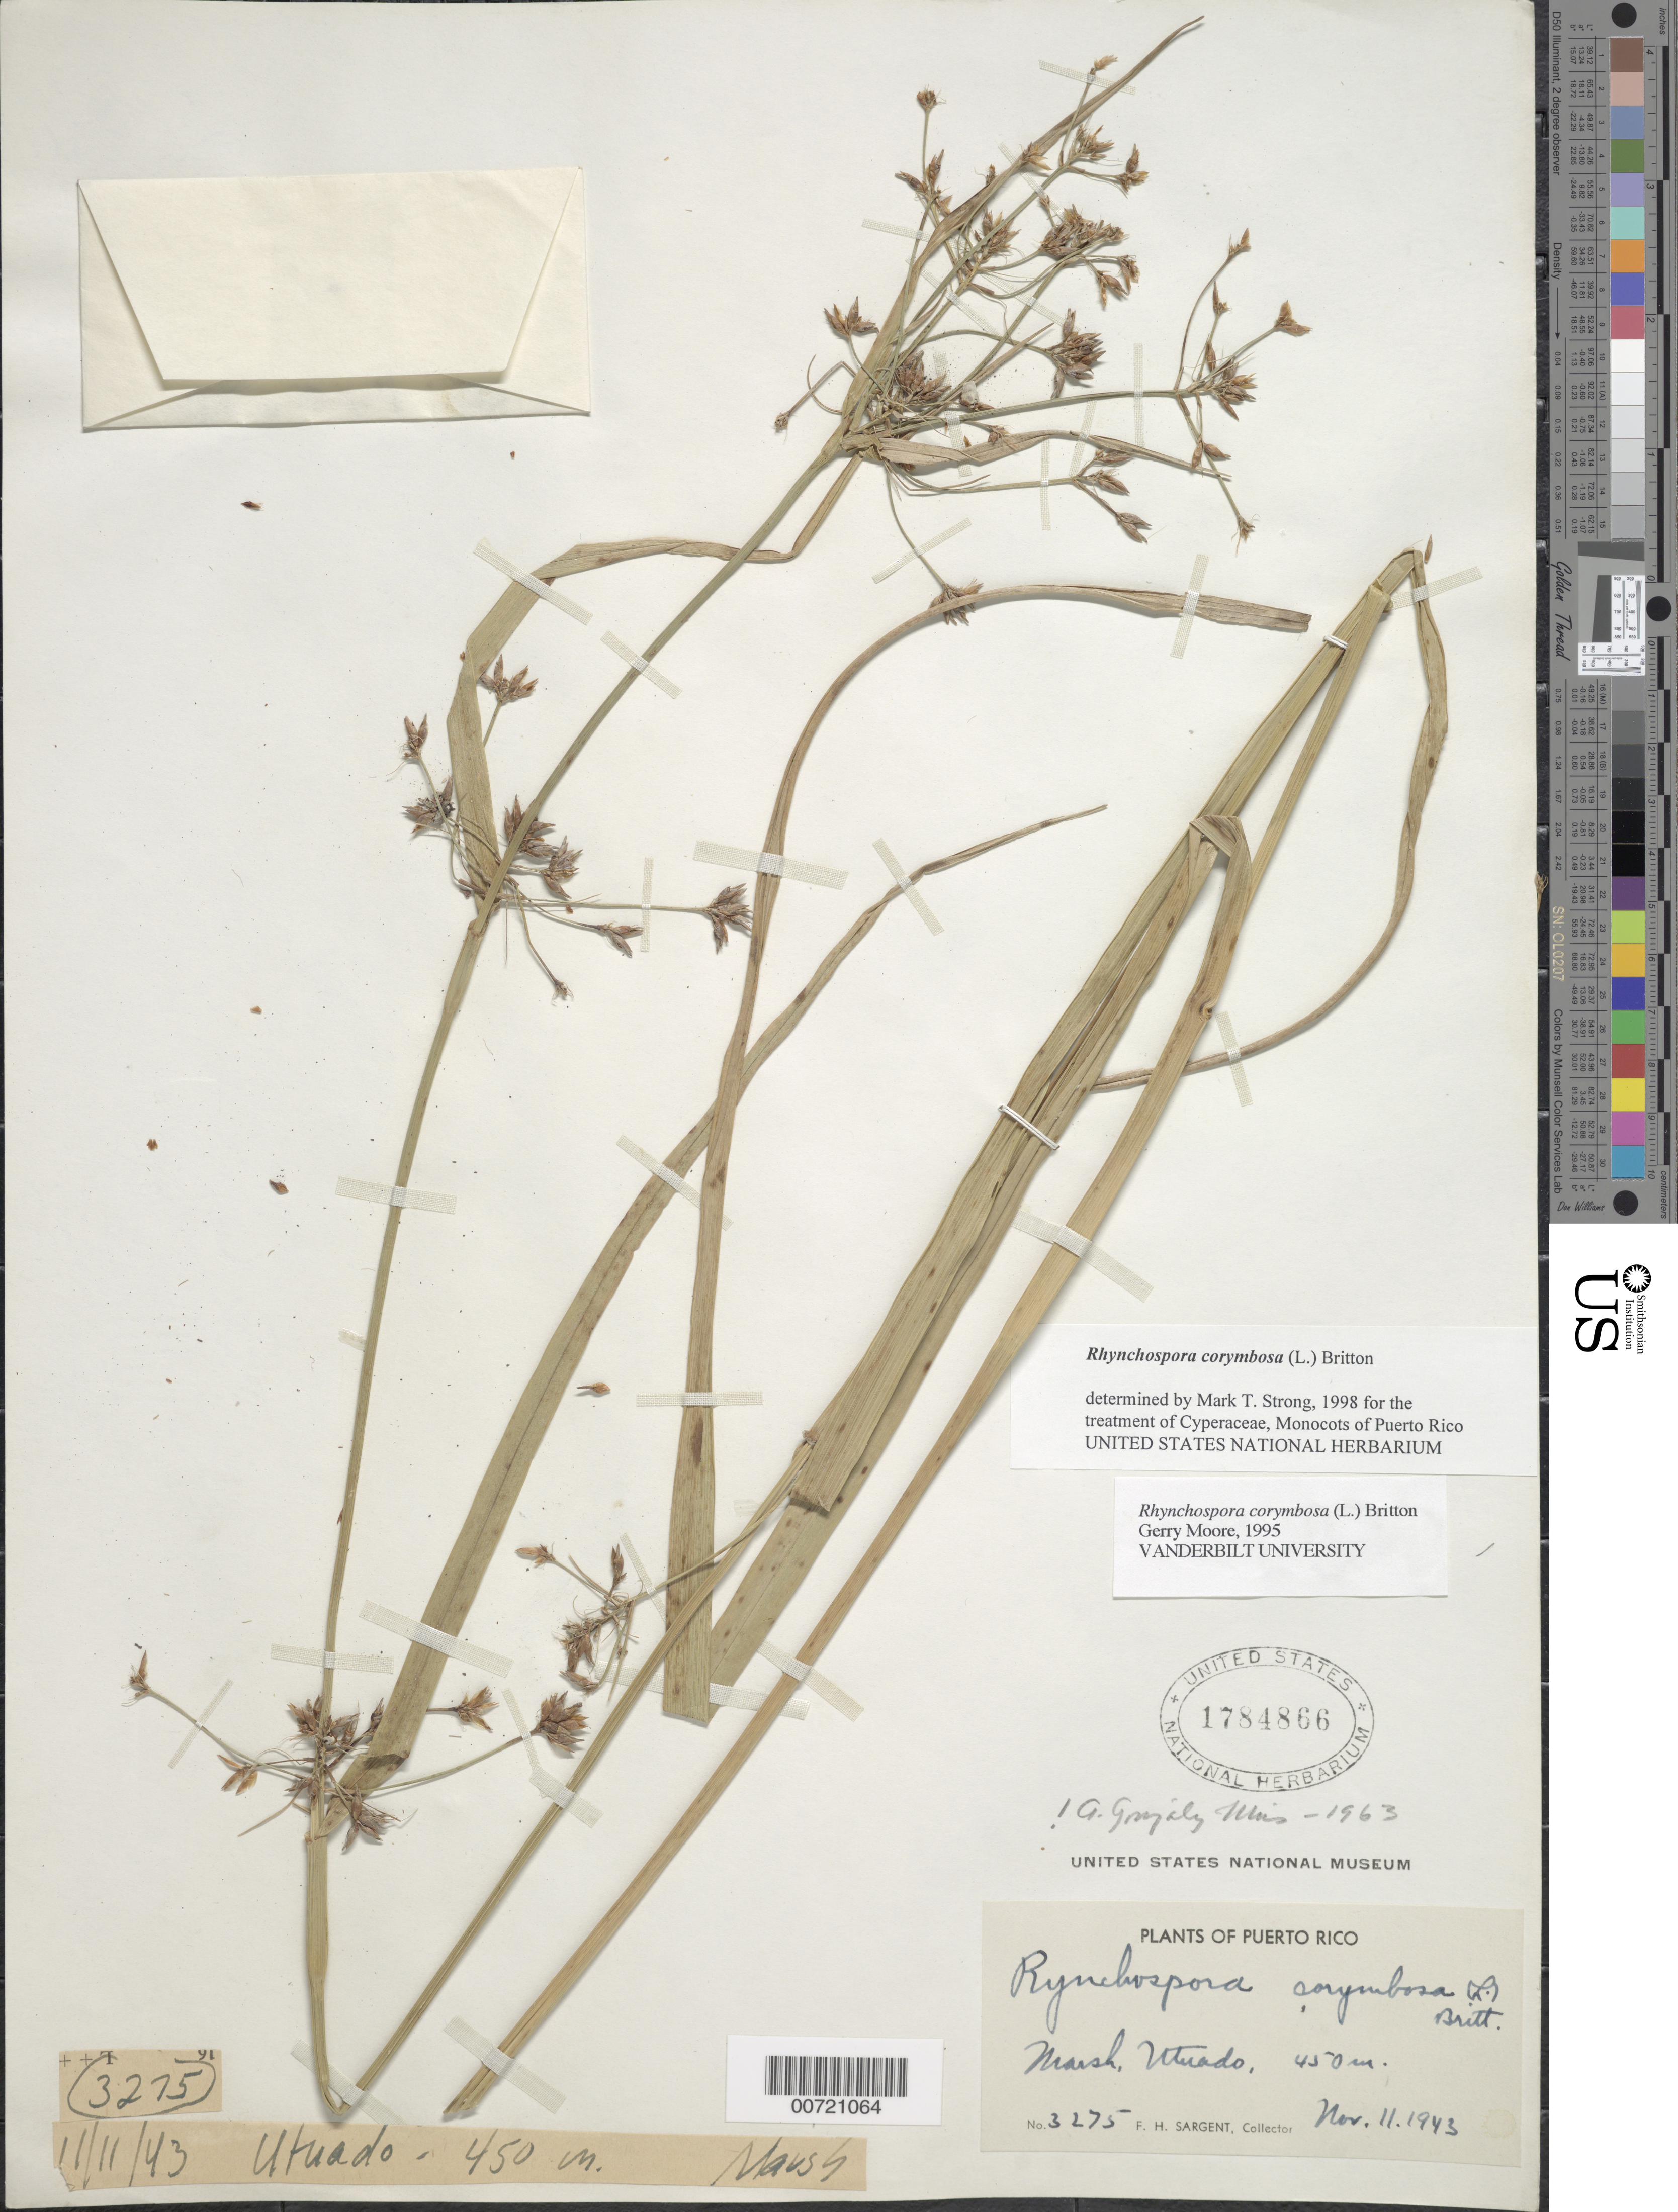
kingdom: Plantae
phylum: Tracheophyta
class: Liliopsida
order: Poales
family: Cyperaceae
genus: Rhynchospora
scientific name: Rhynchospora corymbosa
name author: (L.) Britton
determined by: Strong, M. T., (US), Smithsonian Institution - National Museum of Natural History (UNITED STATES)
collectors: F. H. Sargent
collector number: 3275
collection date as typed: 11 Nov 1943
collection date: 1943-11-11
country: Puerto Rico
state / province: Utuado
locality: Utuado.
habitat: Marsh.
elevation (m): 450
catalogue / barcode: US 1784866